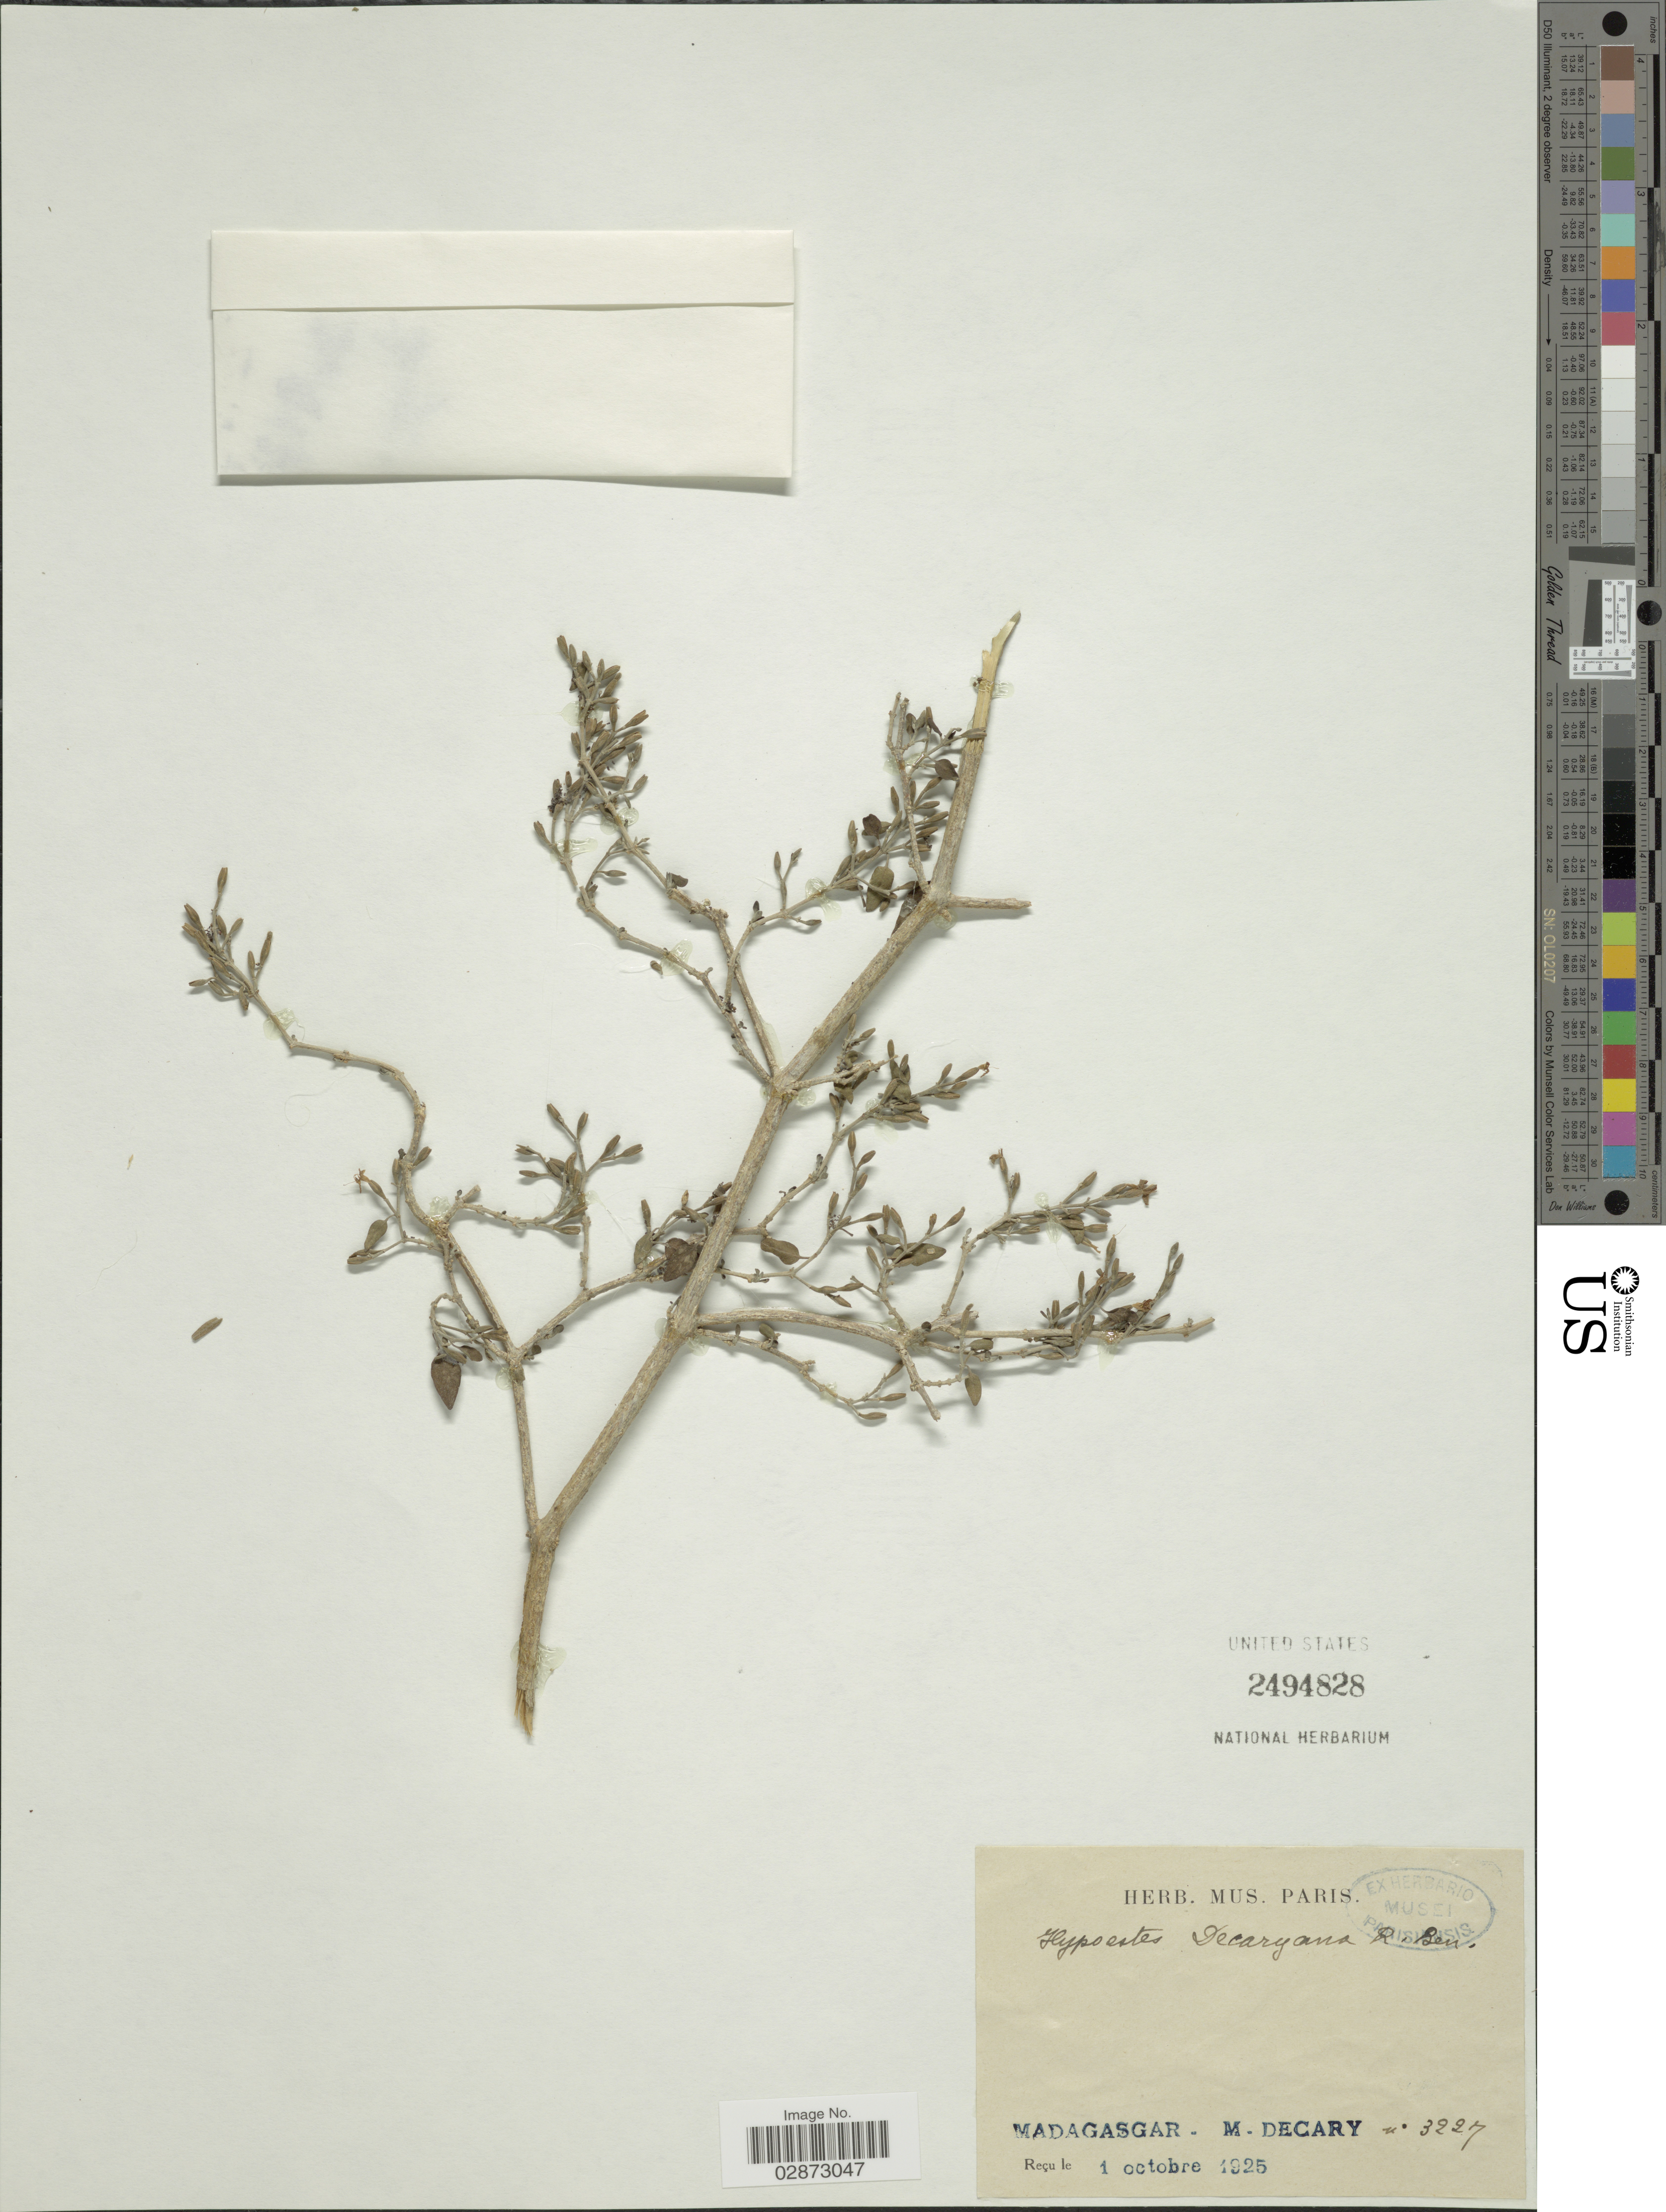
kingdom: Plantae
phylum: Tracheophyta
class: Magnoliopsida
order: Lamiales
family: Acanthaceae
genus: Hypoestes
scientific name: Hypoestes decaryana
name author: Benoist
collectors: R. Decary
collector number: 3227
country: Madagascar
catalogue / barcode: US 2494828